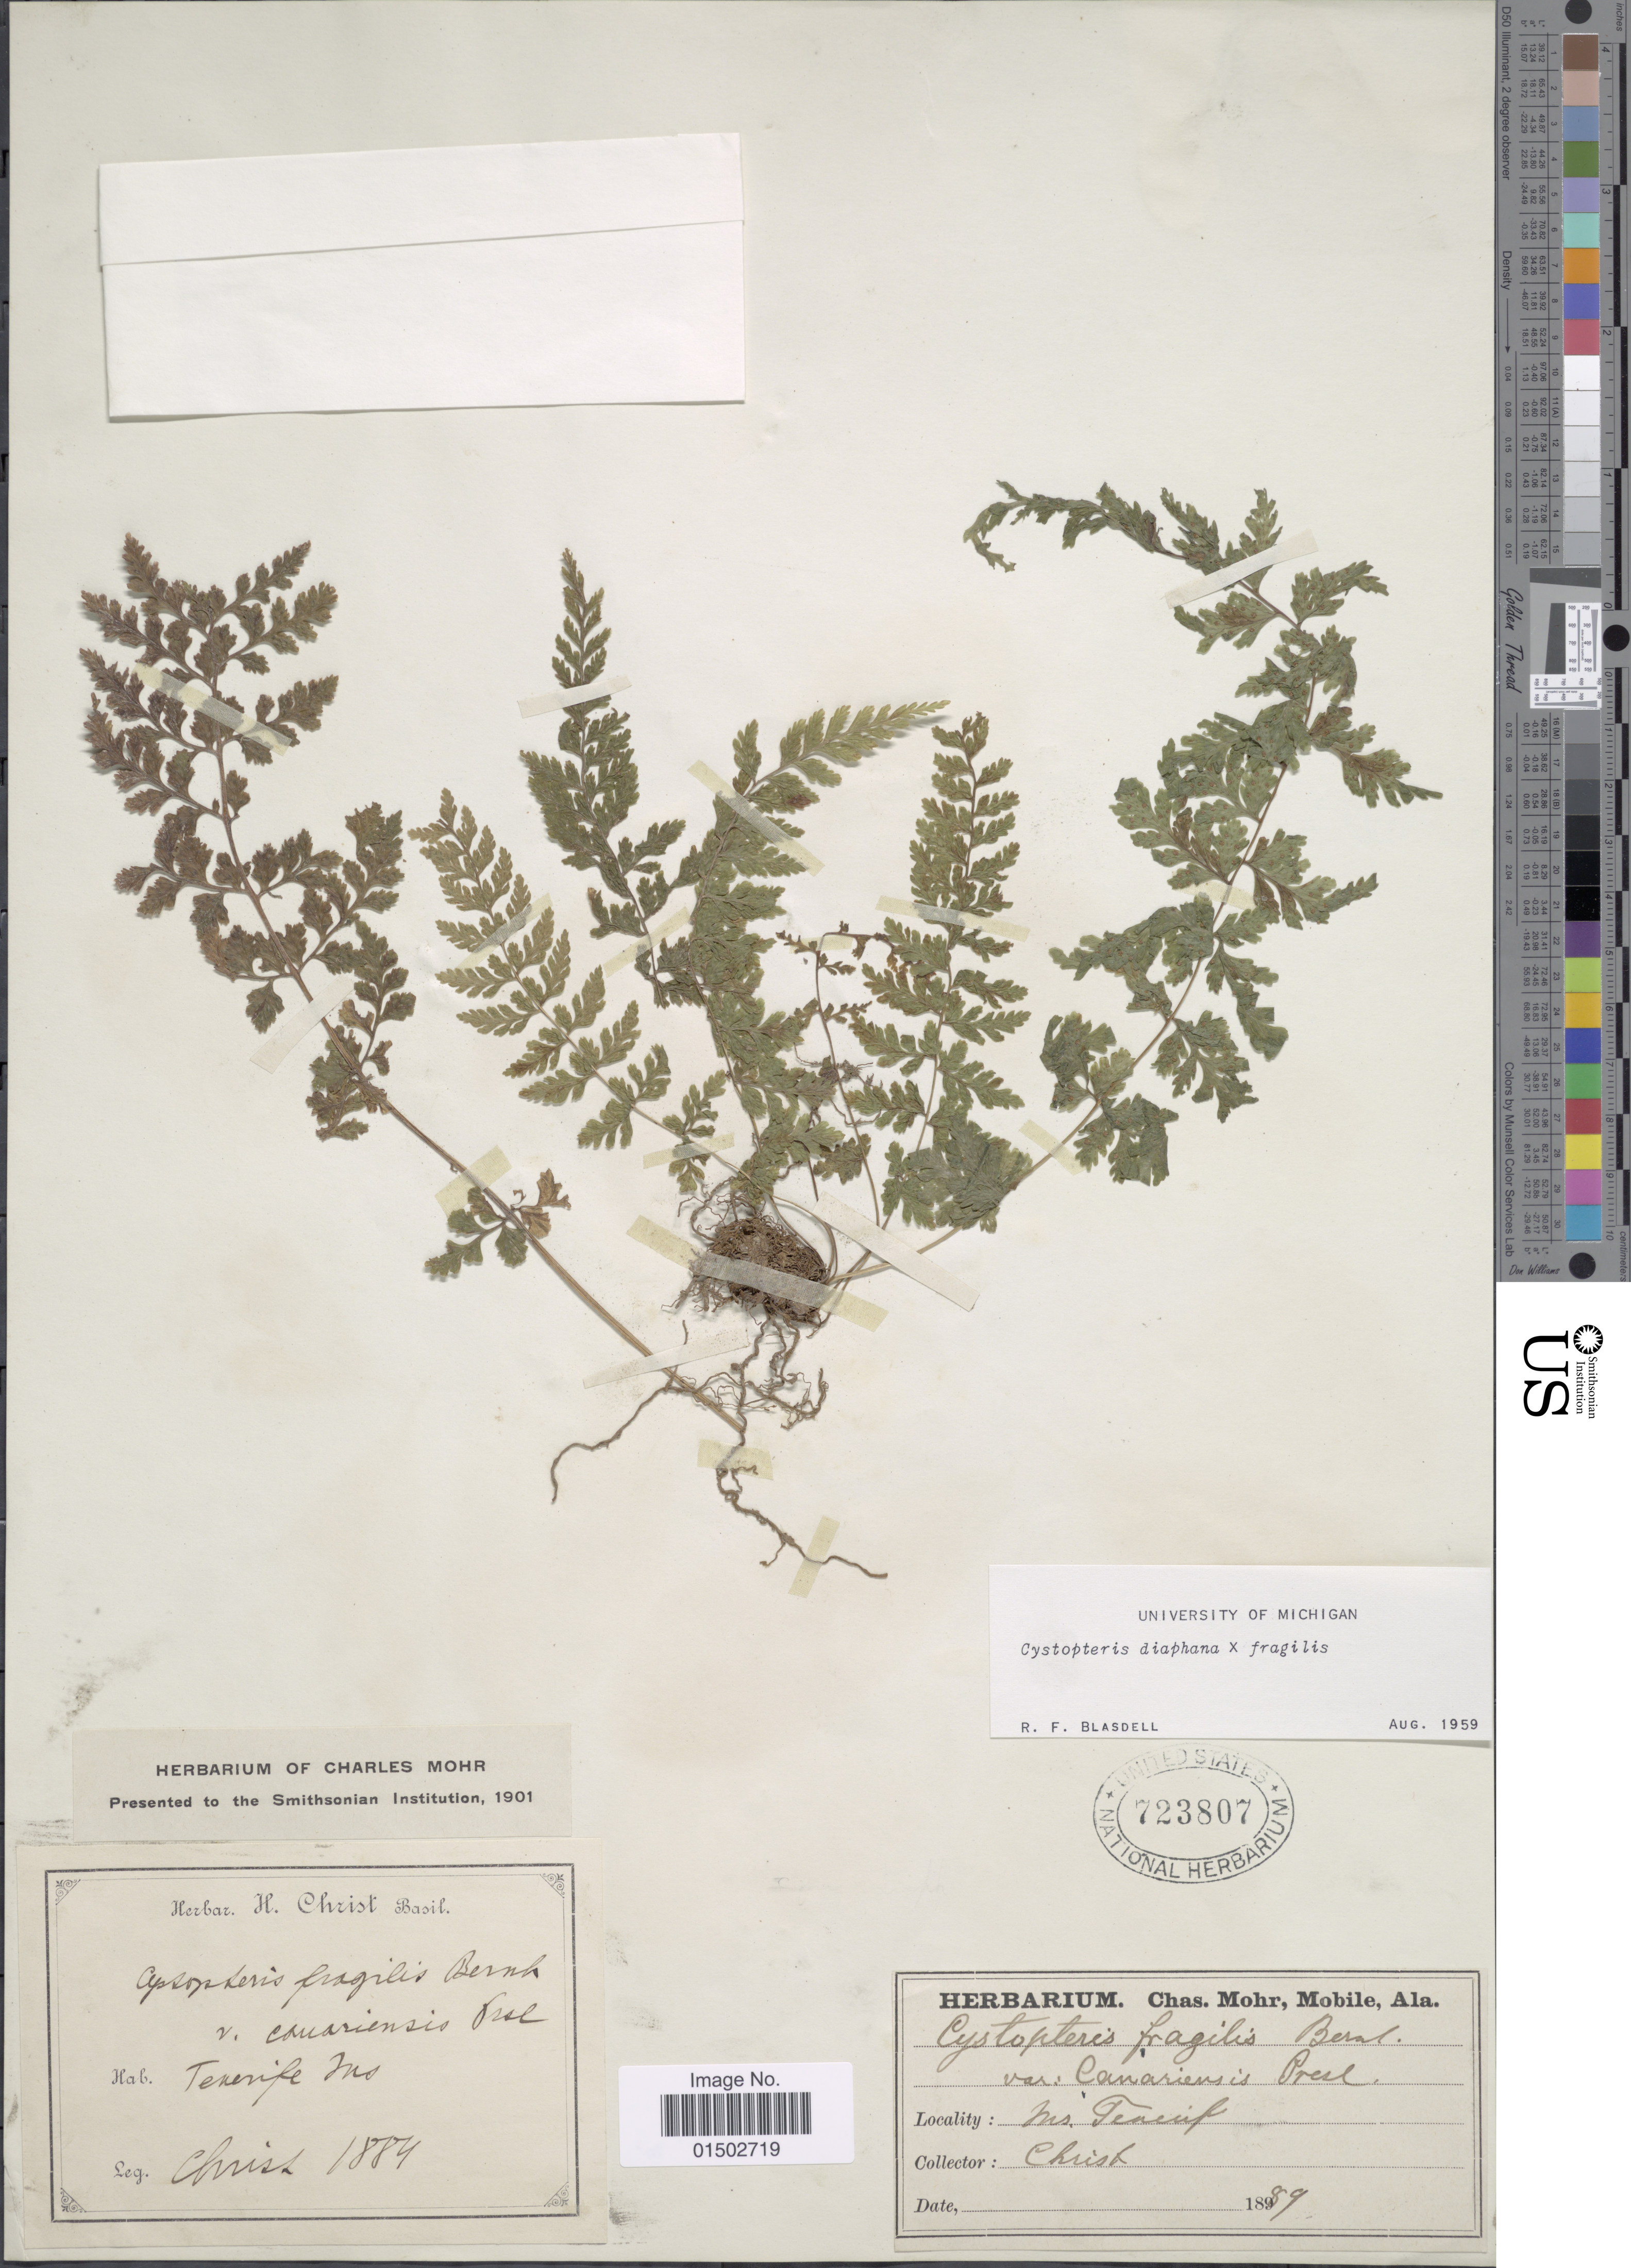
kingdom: Plantae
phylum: Tracheophyta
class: Polypodiopsida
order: Polypodiales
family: Cystopteridaceae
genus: Cystopteris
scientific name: Cystopteris diaphana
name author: (Bory) Blasdell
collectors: H. Christ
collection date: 1889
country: Spain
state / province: Canarias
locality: Ins. Tenerife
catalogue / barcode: US 723807